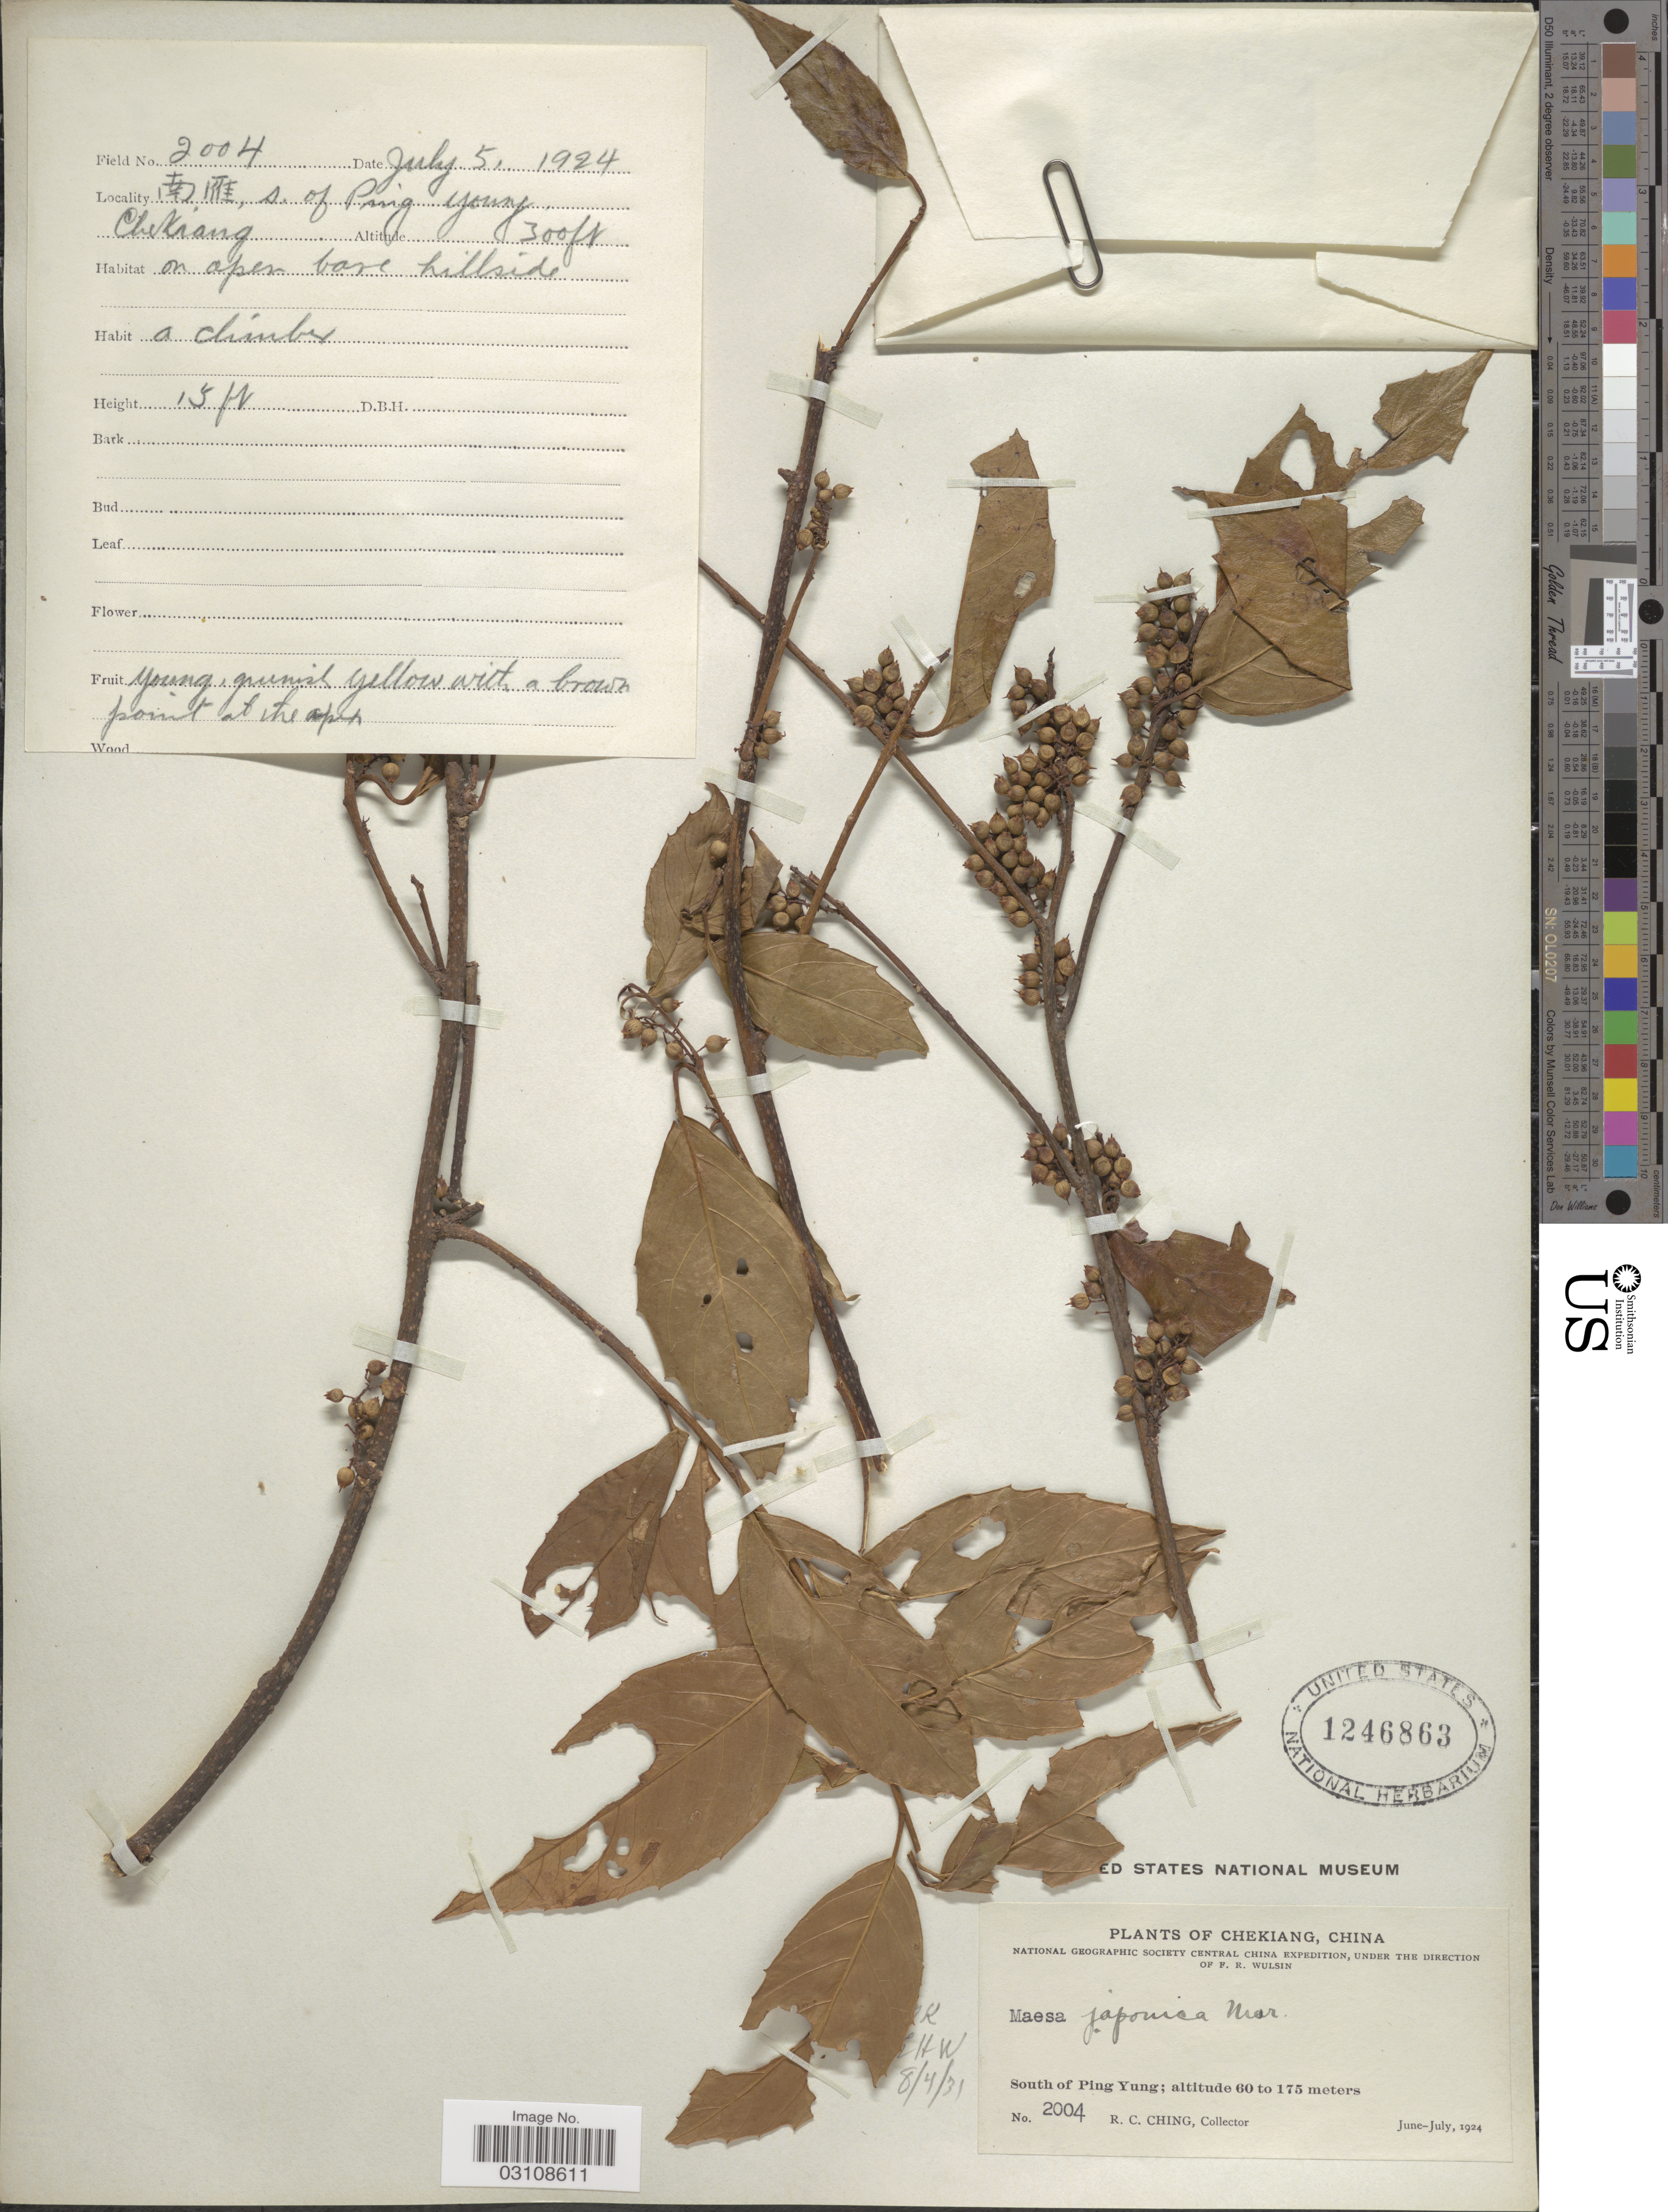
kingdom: Plantae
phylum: Tracheophyta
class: Magnoliopsida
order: Ericales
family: Primulaceae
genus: Maesa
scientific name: Maesa japonica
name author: Merr.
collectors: R. C. Ching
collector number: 2004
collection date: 1924-06/1924-07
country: China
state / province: Zhejiang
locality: Chekiang. South of Ping Yung.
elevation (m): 60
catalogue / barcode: US 1246863